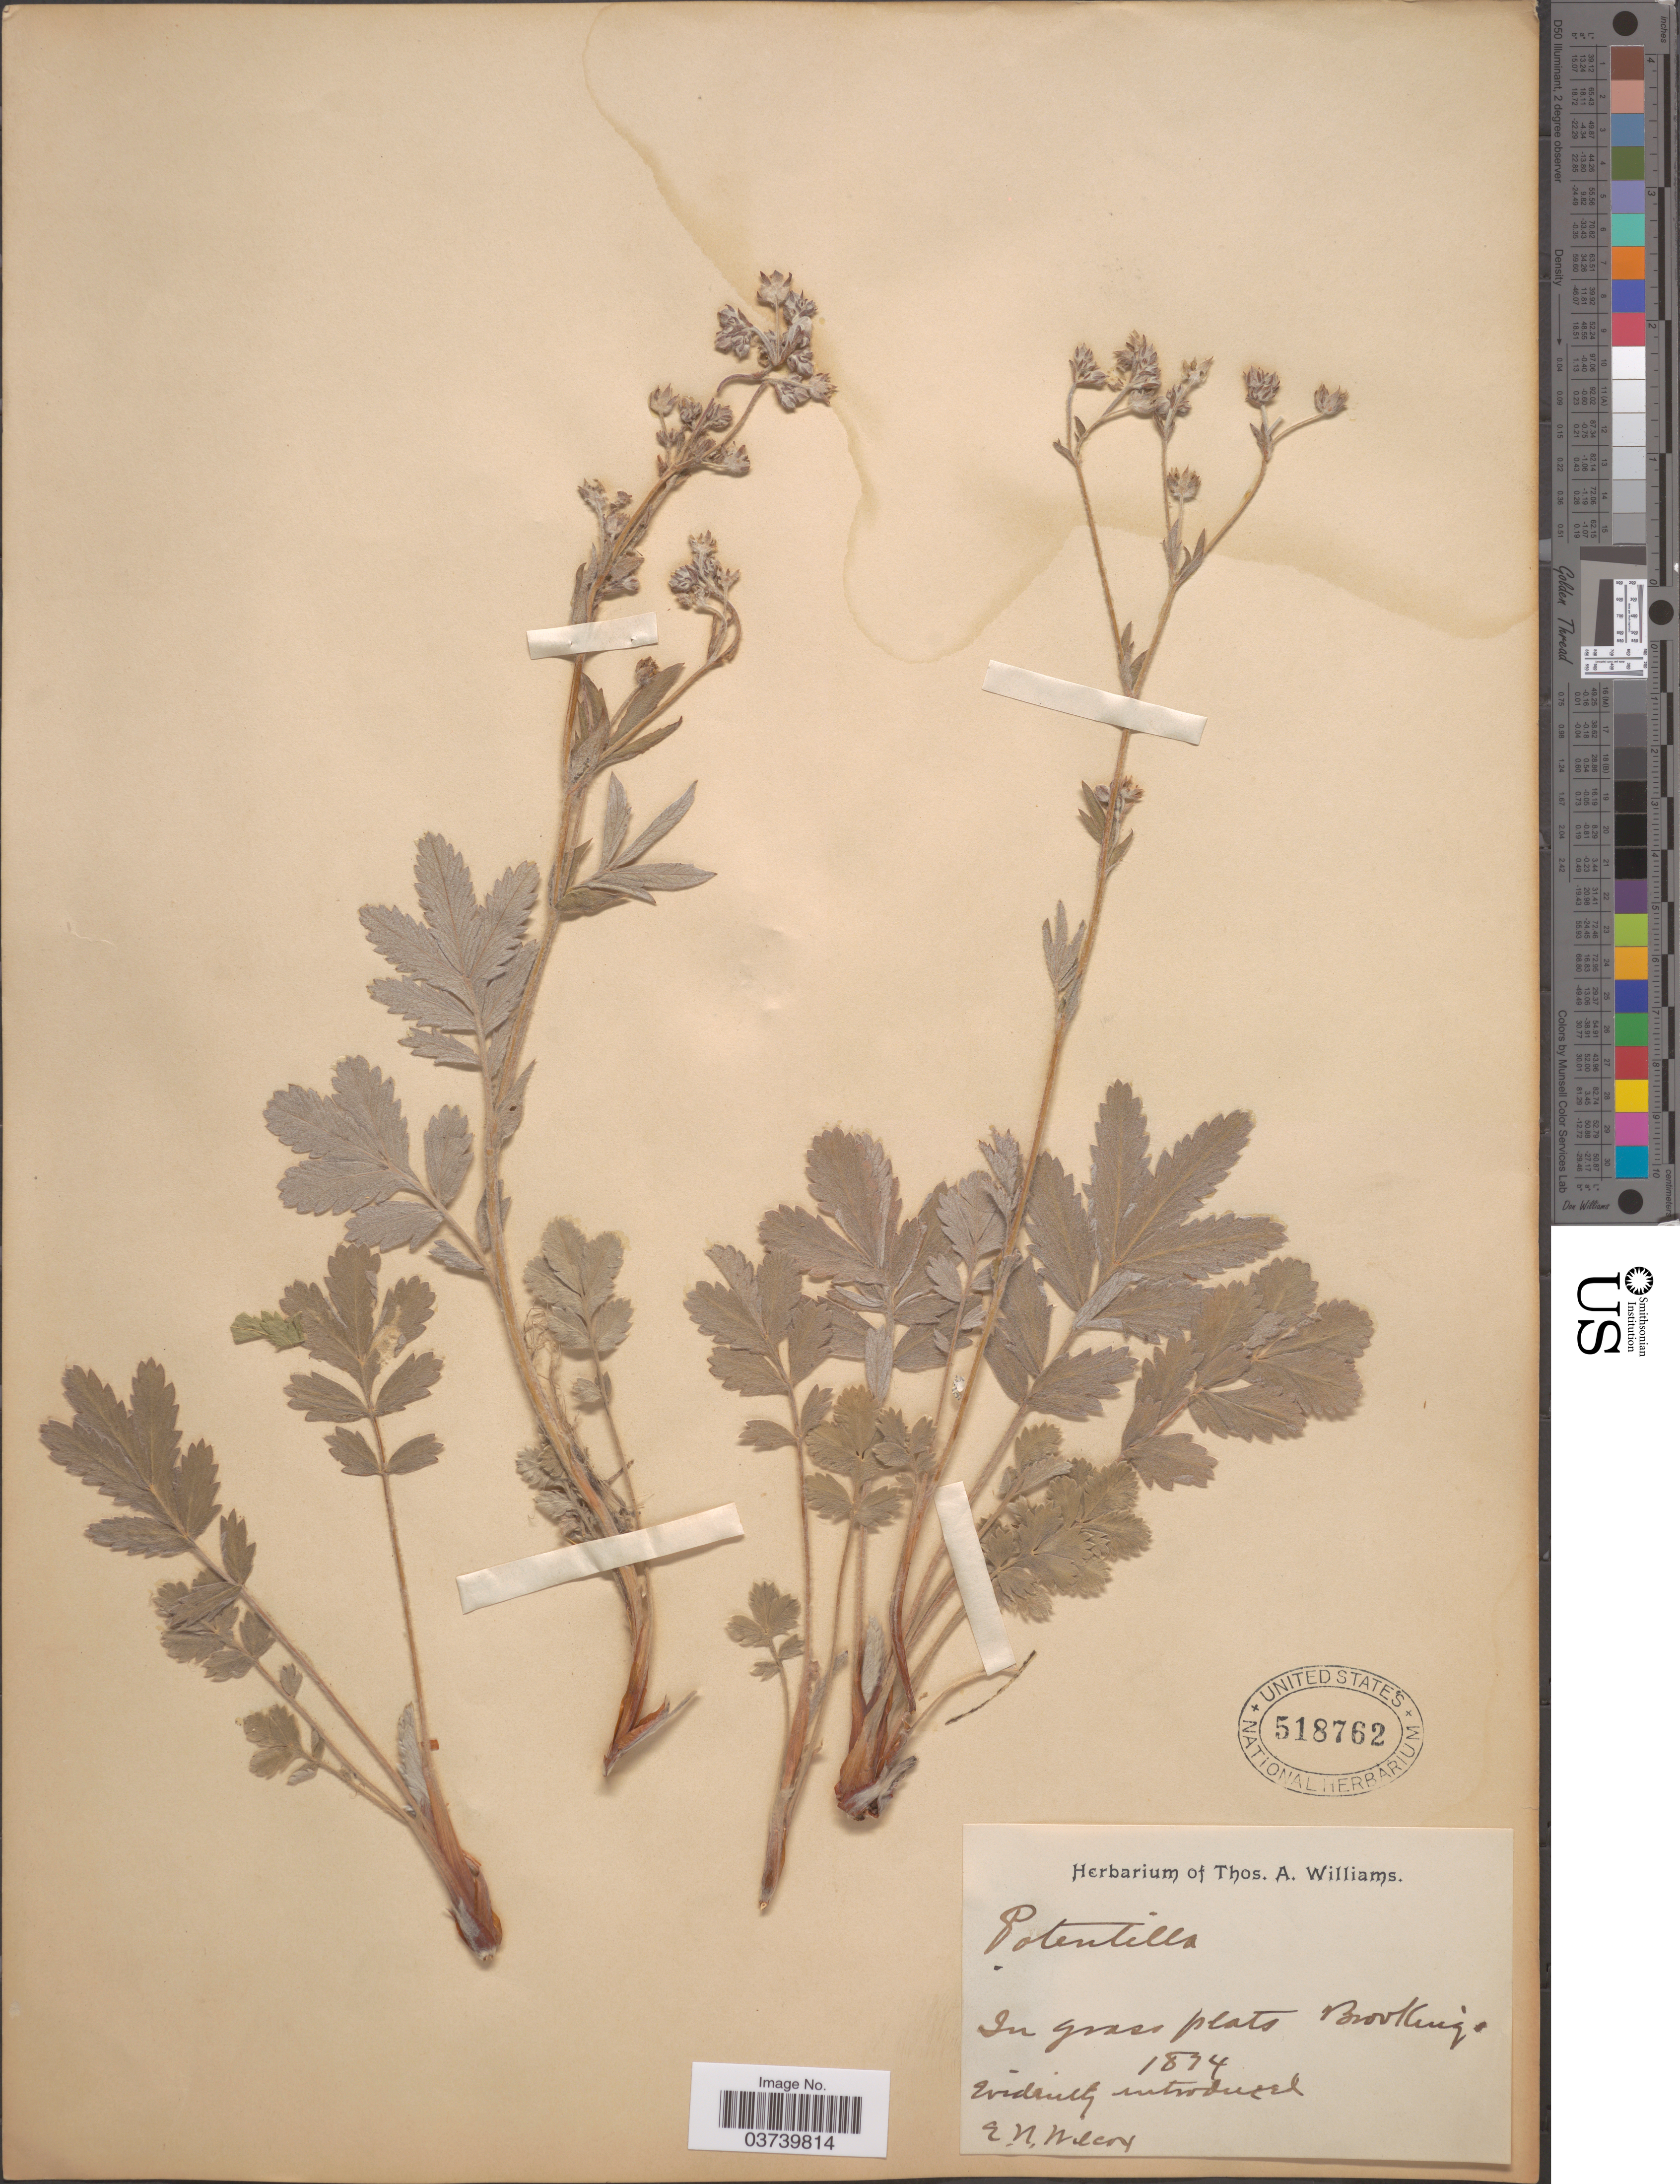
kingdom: Plantae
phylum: Tracheophyta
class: Magnoliopsida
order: Rosales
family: Rosaceae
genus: Potentilla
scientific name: Potentilla hippiana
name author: Lehm.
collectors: E. Wilcox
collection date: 1874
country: United States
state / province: South Dakota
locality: In grass flats Brookings.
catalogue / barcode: US 518762